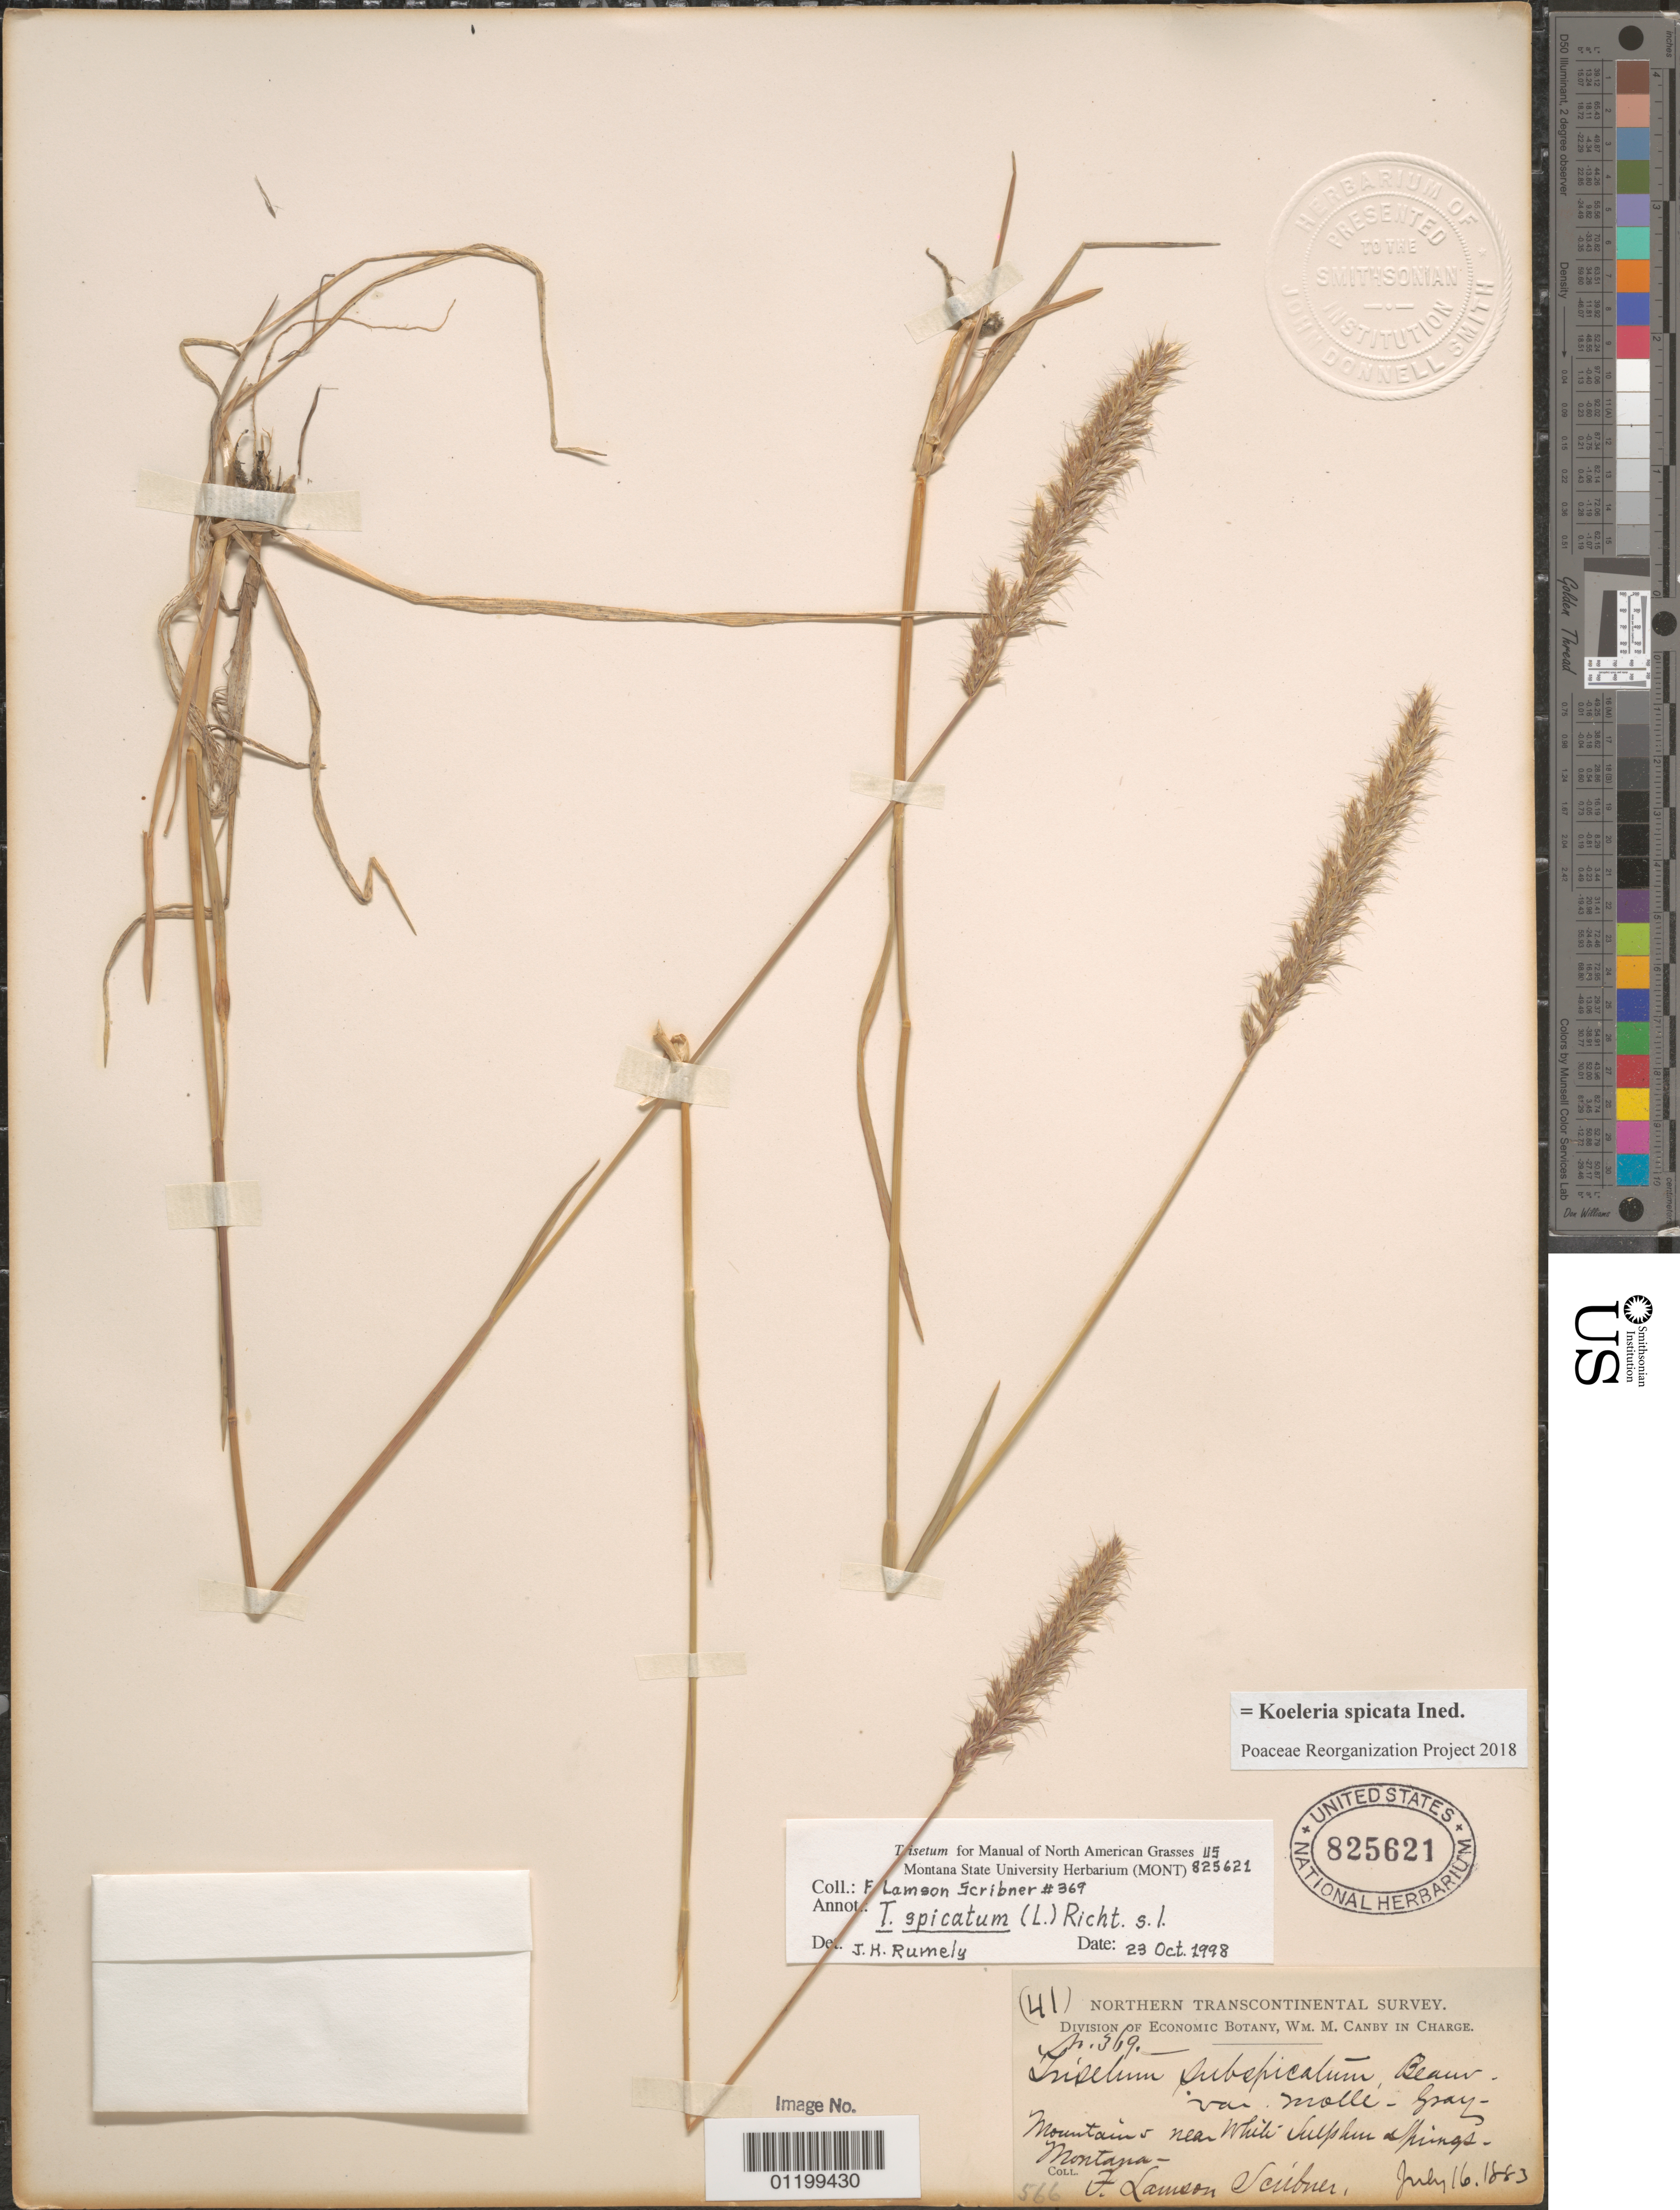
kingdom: Plantae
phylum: Tracheophyta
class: Liliopsida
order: Poales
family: Poaceae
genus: Koeleria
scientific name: Koeleria spicata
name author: (L.) Barberá et al.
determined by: Poaceae Reorganization Project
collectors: F. L. Scribner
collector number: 369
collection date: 1883-07-16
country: United States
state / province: Montana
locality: Mountains near White Sulphur Springs.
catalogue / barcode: US 825621